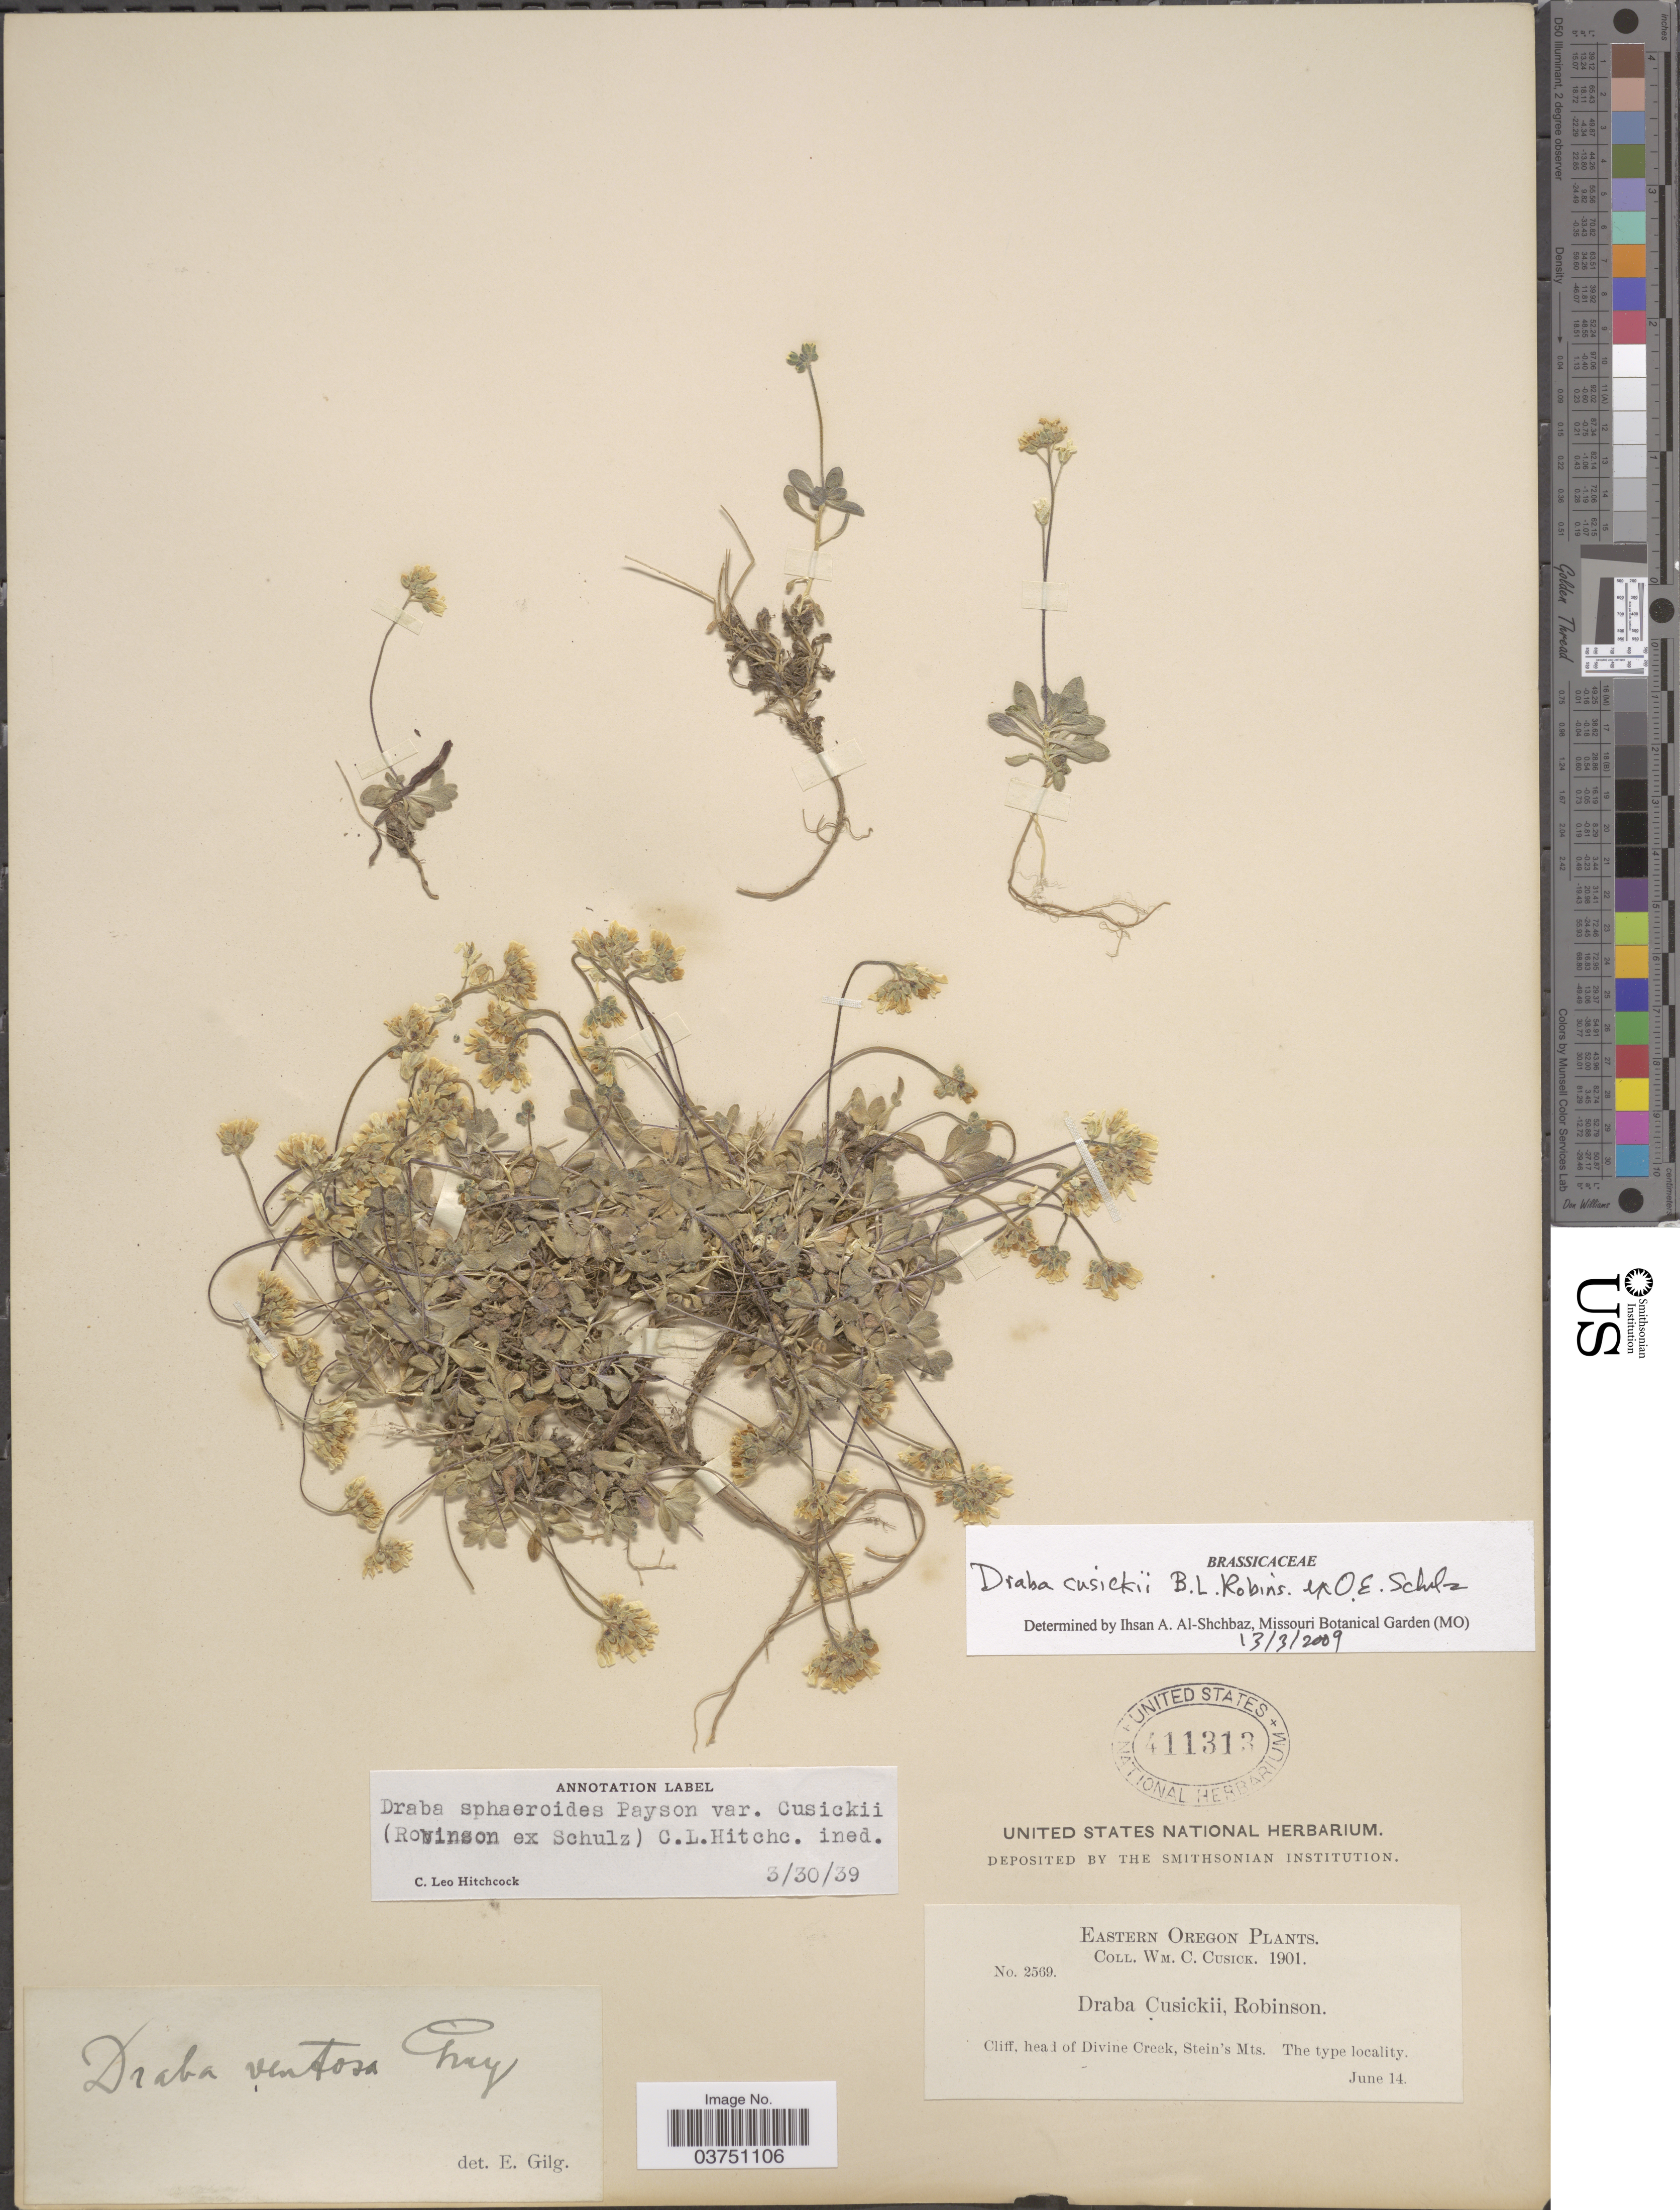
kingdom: Plantae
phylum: Tracheophyta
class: Magnoliopsida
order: Brassicales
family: Brassicaceae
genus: Draba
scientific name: Draba cusickii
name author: B.L. Rob. & O.E. Schulz in Engl.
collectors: W. C. Cusick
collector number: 2569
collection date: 1901-06-14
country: United States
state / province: Oregon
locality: Eastern Oregon. Cliff. head of Divine Creek, Stein's Mts.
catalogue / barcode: US 411313